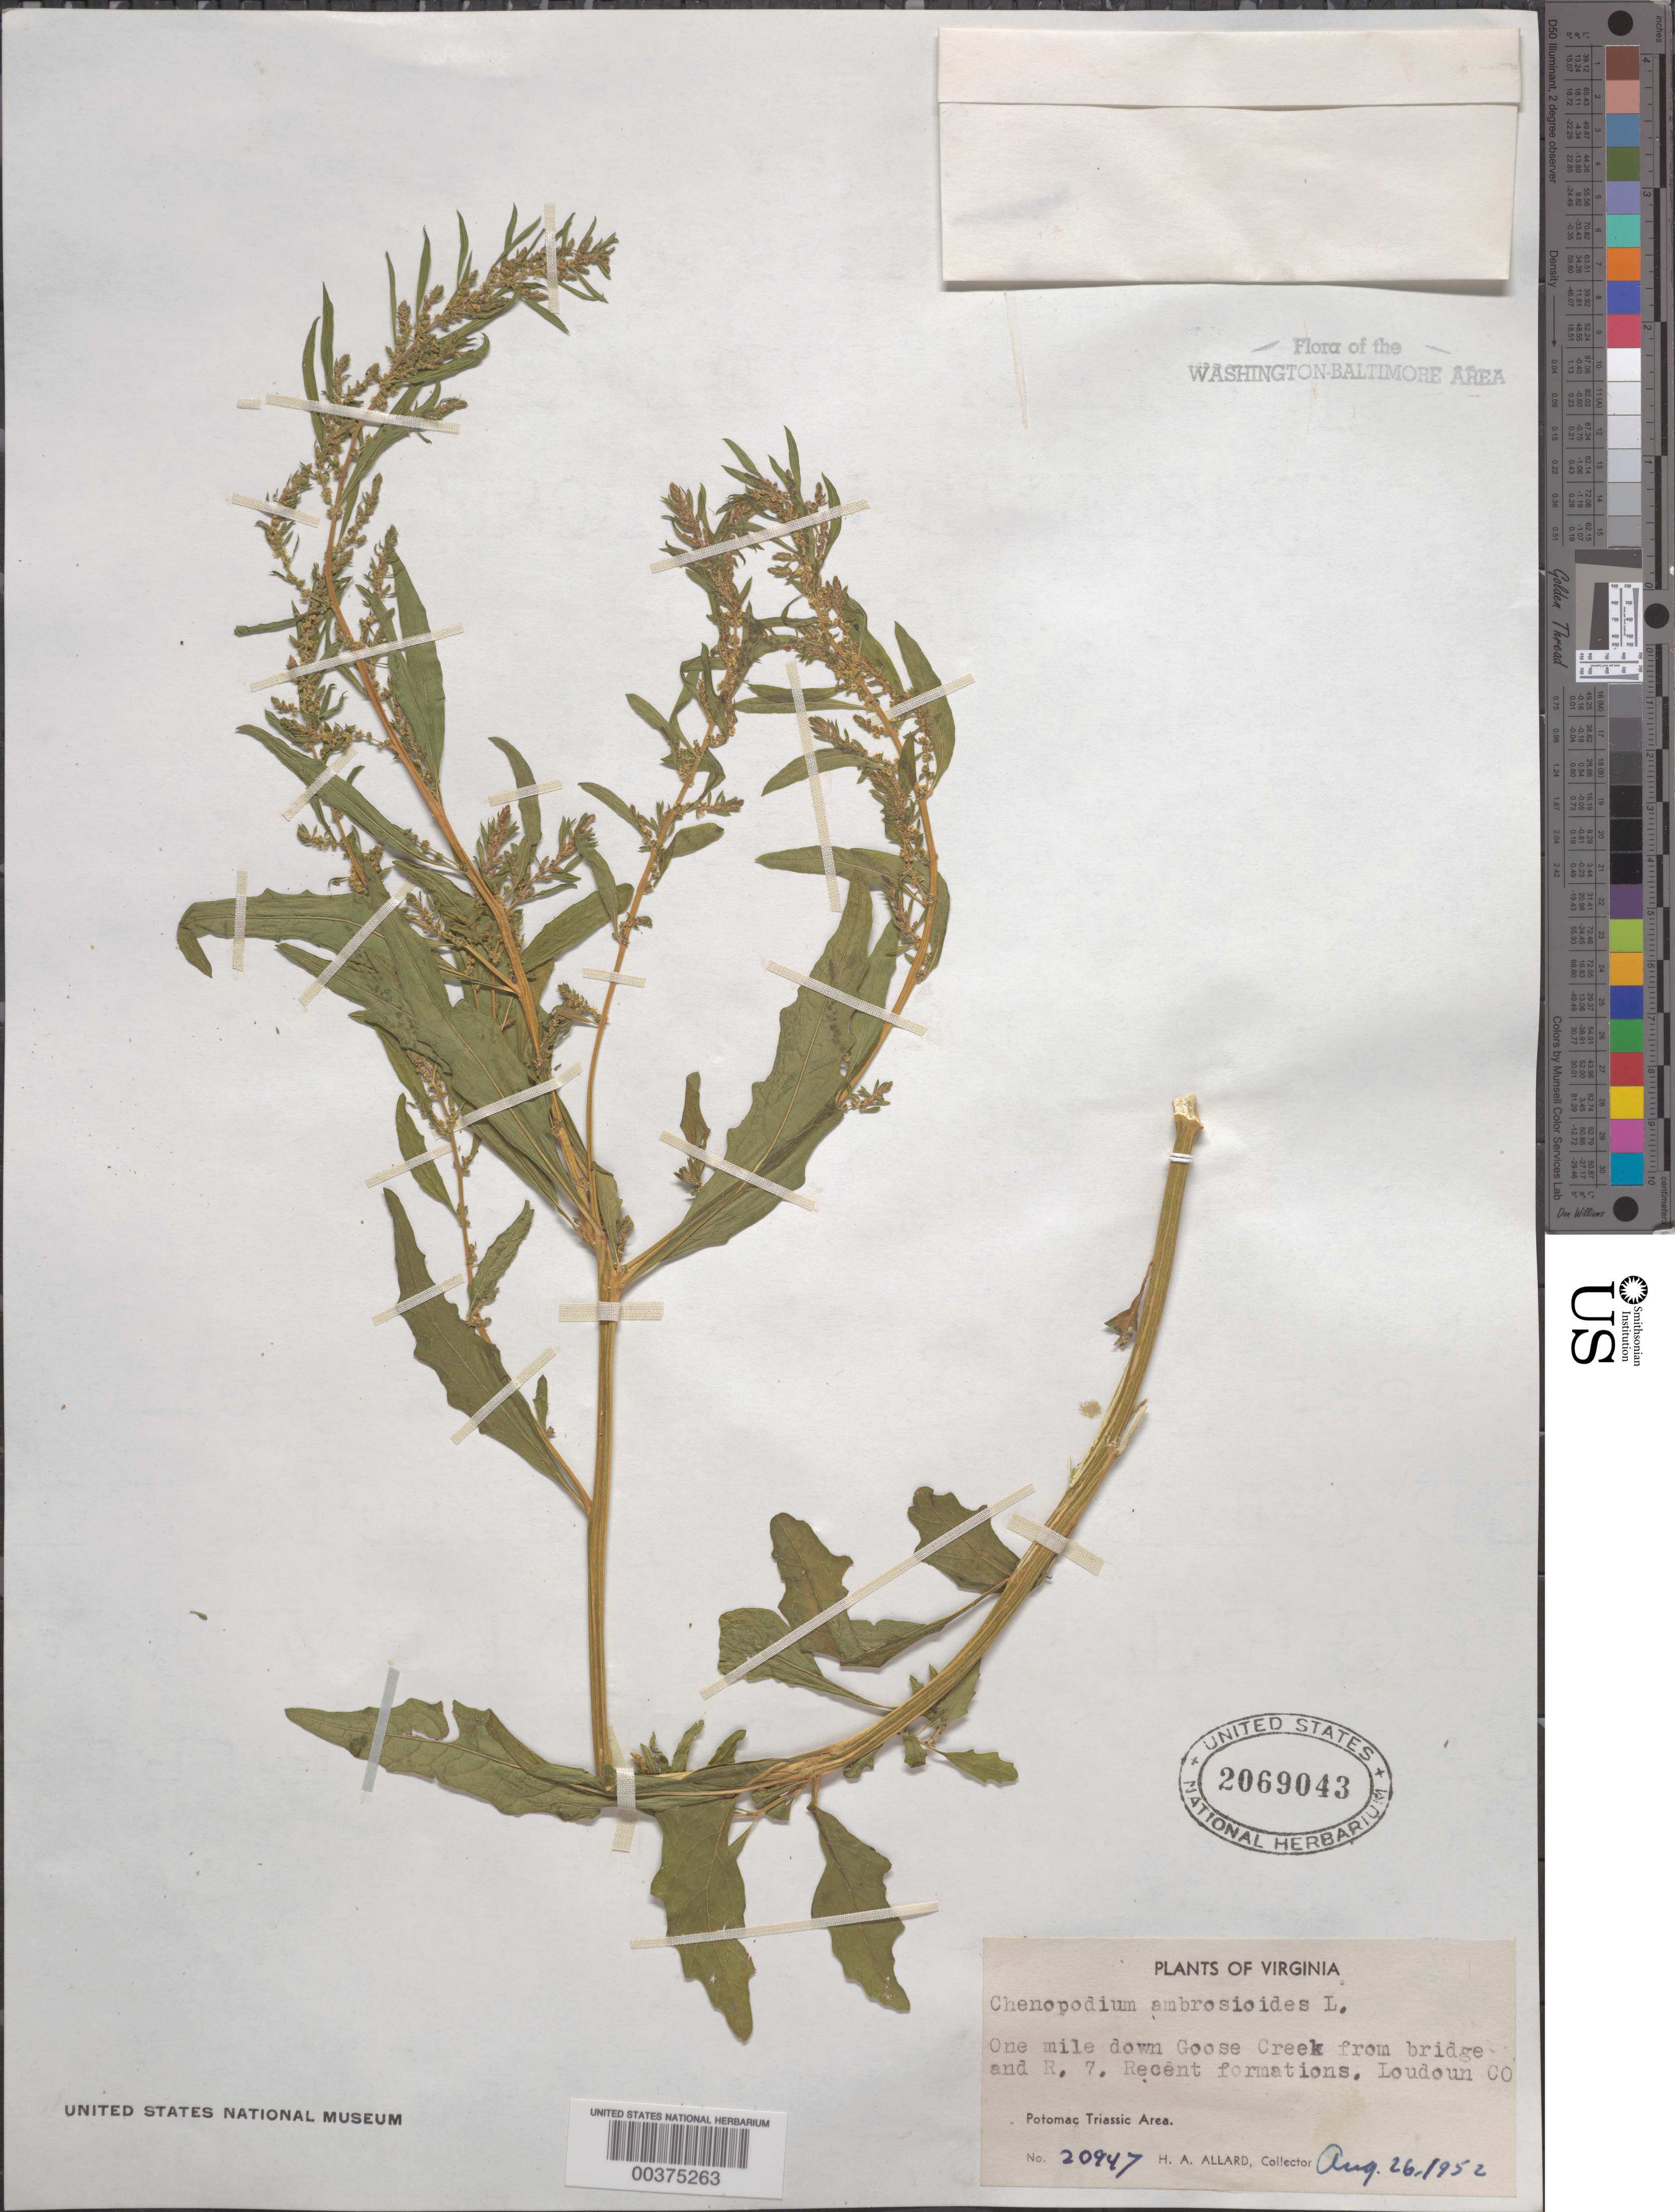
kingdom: Plantae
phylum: Tracheophyta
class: Magnoliopsida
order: Caryophyllales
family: Amaranthaceae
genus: Chenopodium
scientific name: Chenopodium ambrosioides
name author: L.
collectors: H. A. Allard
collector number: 20947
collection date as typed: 26 Aug 1952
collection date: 1952-08-26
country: United States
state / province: Virginia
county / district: Loudoun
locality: downstream from Route 7 on Goose Creek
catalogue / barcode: US 2069043